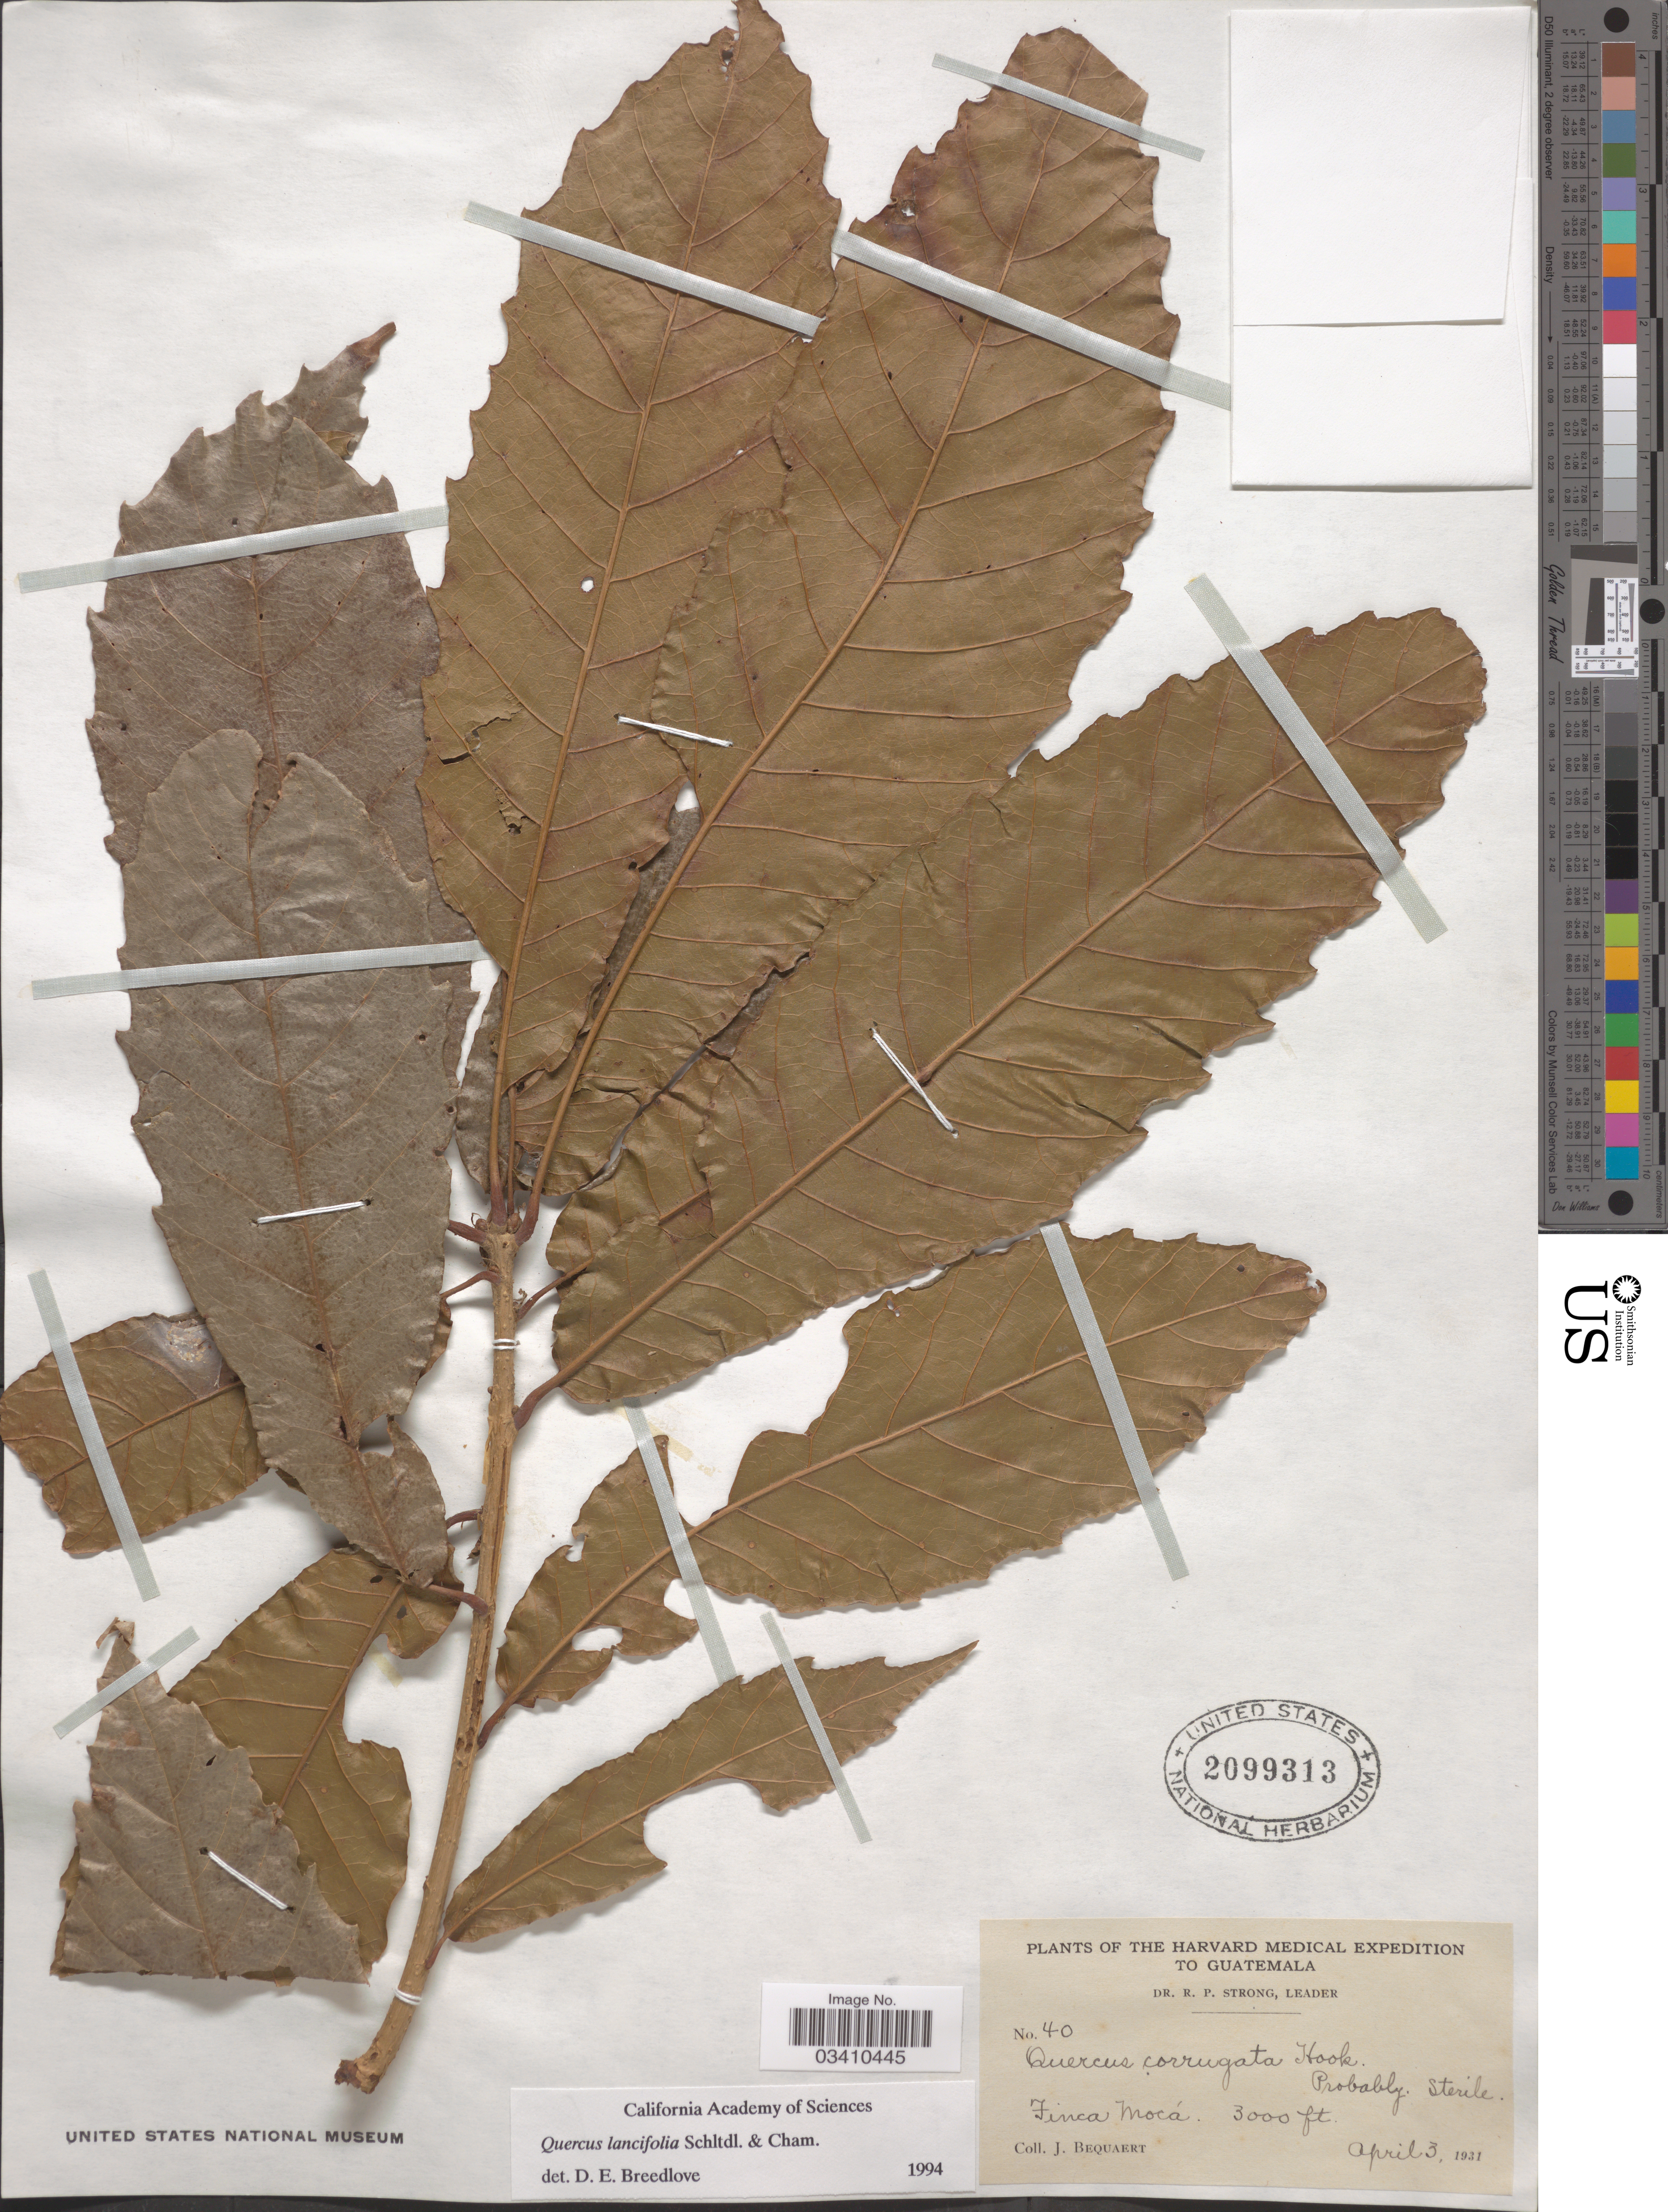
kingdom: Plantae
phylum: Tracheophyta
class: Magnoliopsida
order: Fagales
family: Fagaceae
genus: Quercus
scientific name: Quercus lancifolia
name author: Schltdl. & Cham.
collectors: J. Bequaert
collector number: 40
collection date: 1931-04-03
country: Guatemala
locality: Finca Mocá.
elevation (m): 914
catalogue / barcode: US 2099313